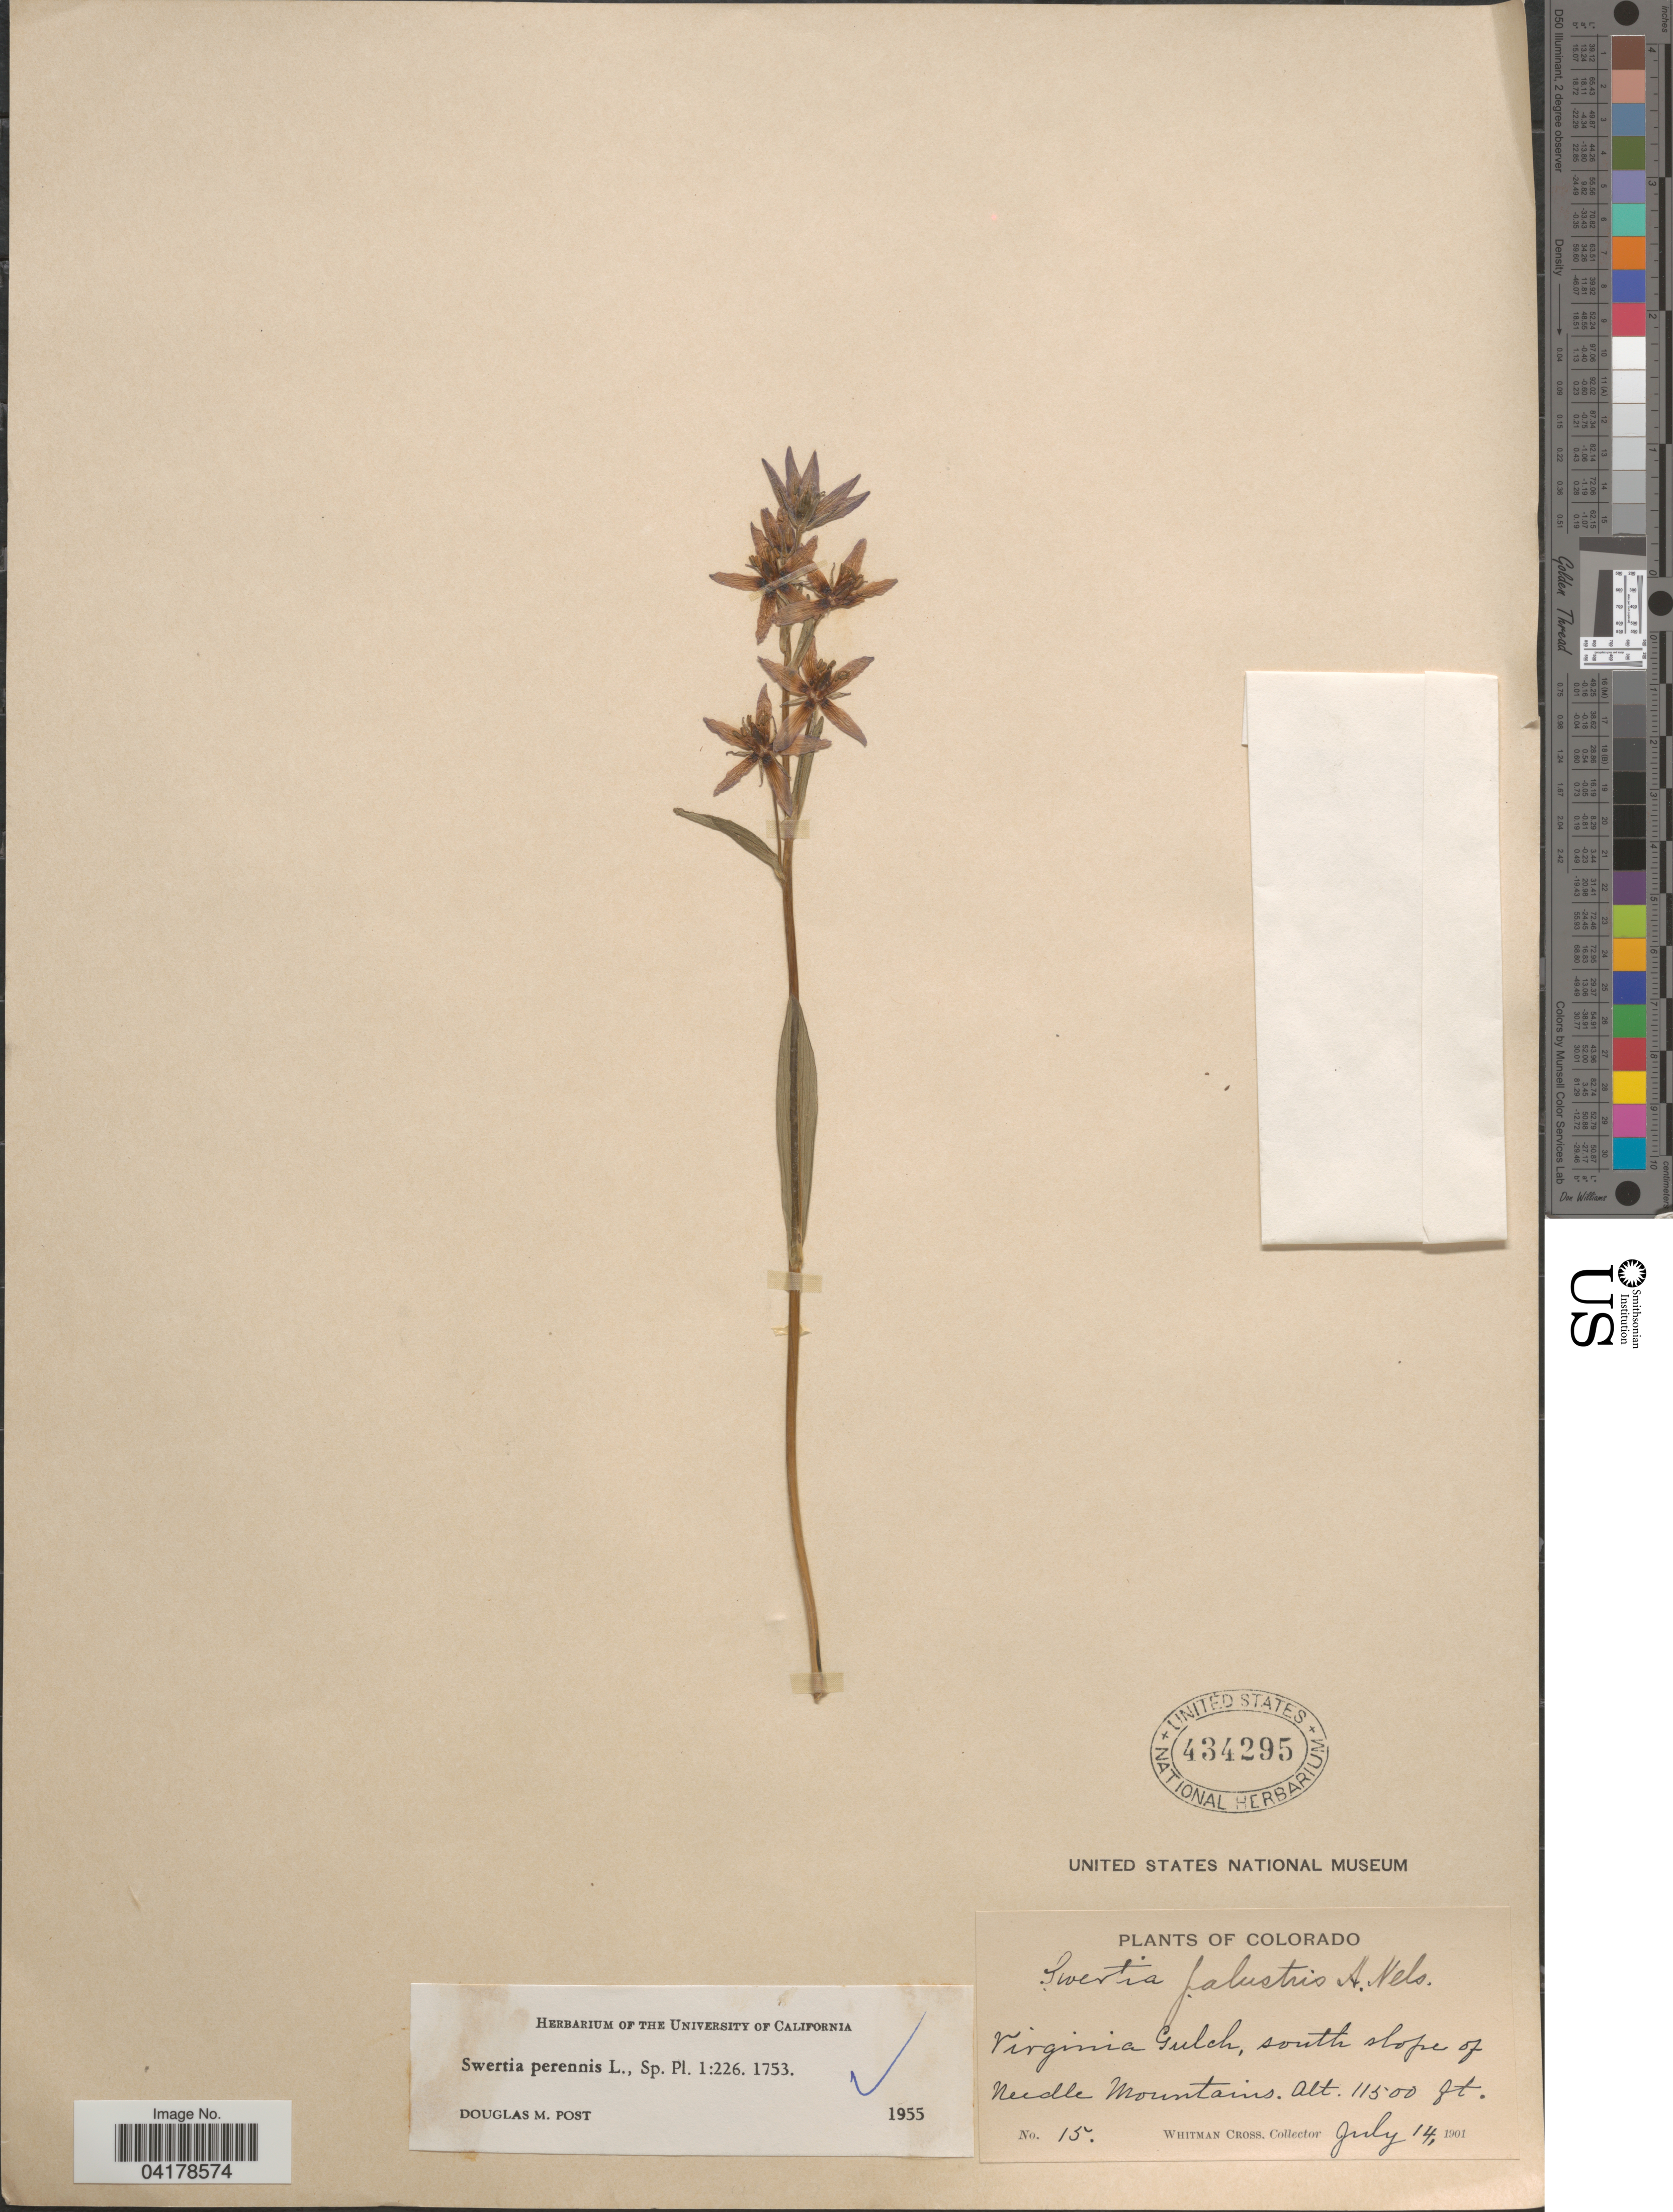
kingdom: Plantae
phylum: Tracheophyta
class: Magnoliopsida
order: Gentianales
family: Gentianaceae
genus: Swertia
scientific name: Swertia perennis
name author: L.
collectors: W. Cross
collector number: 15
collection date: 1901-07-14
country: United States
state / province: Colorado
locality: Virginia Gulch, south slope of Neelde Mountains.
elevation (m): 3505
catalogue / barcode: US 434295